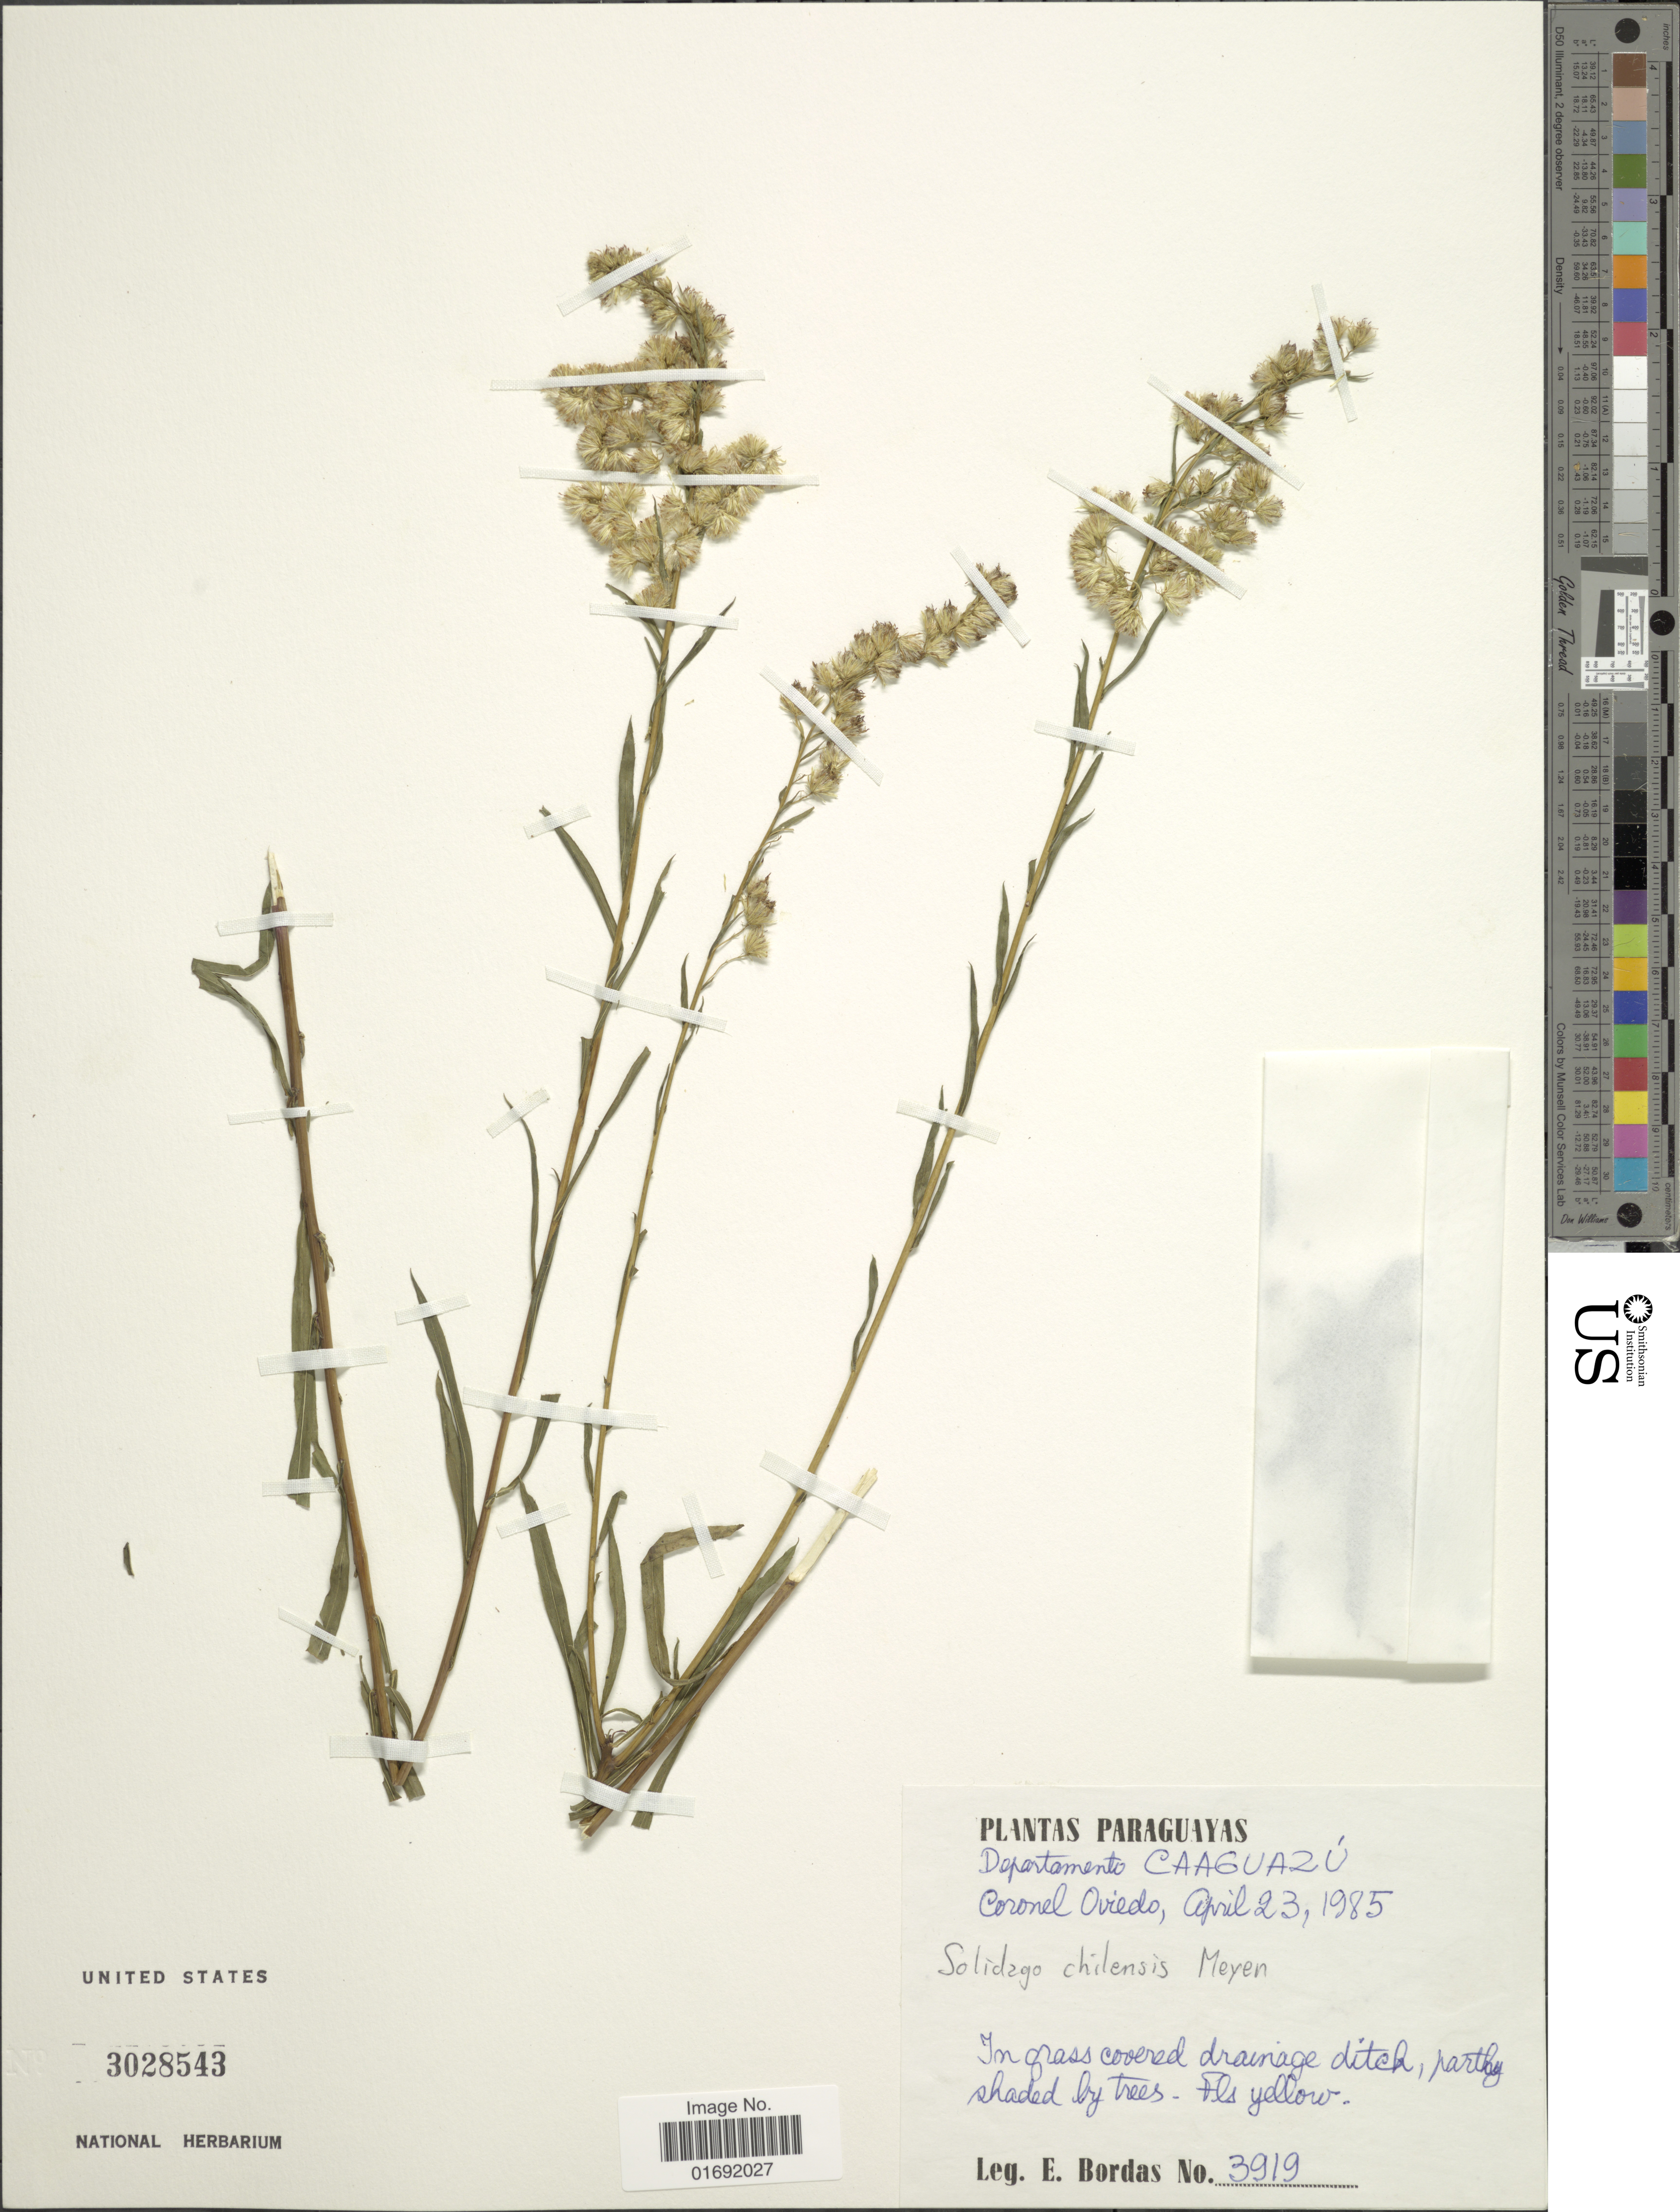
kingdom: Plantae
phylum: Tracheophyta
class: Magnoliopsida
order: Asterales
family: Asteraceae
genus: Solidago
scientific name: Solidago chilensis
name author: Meyen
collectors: E. Bordas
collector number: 3919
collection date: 1985-04-23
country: Paraguay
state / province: Caaguazu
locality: Coronel Oviedo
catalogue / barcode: US 3028543